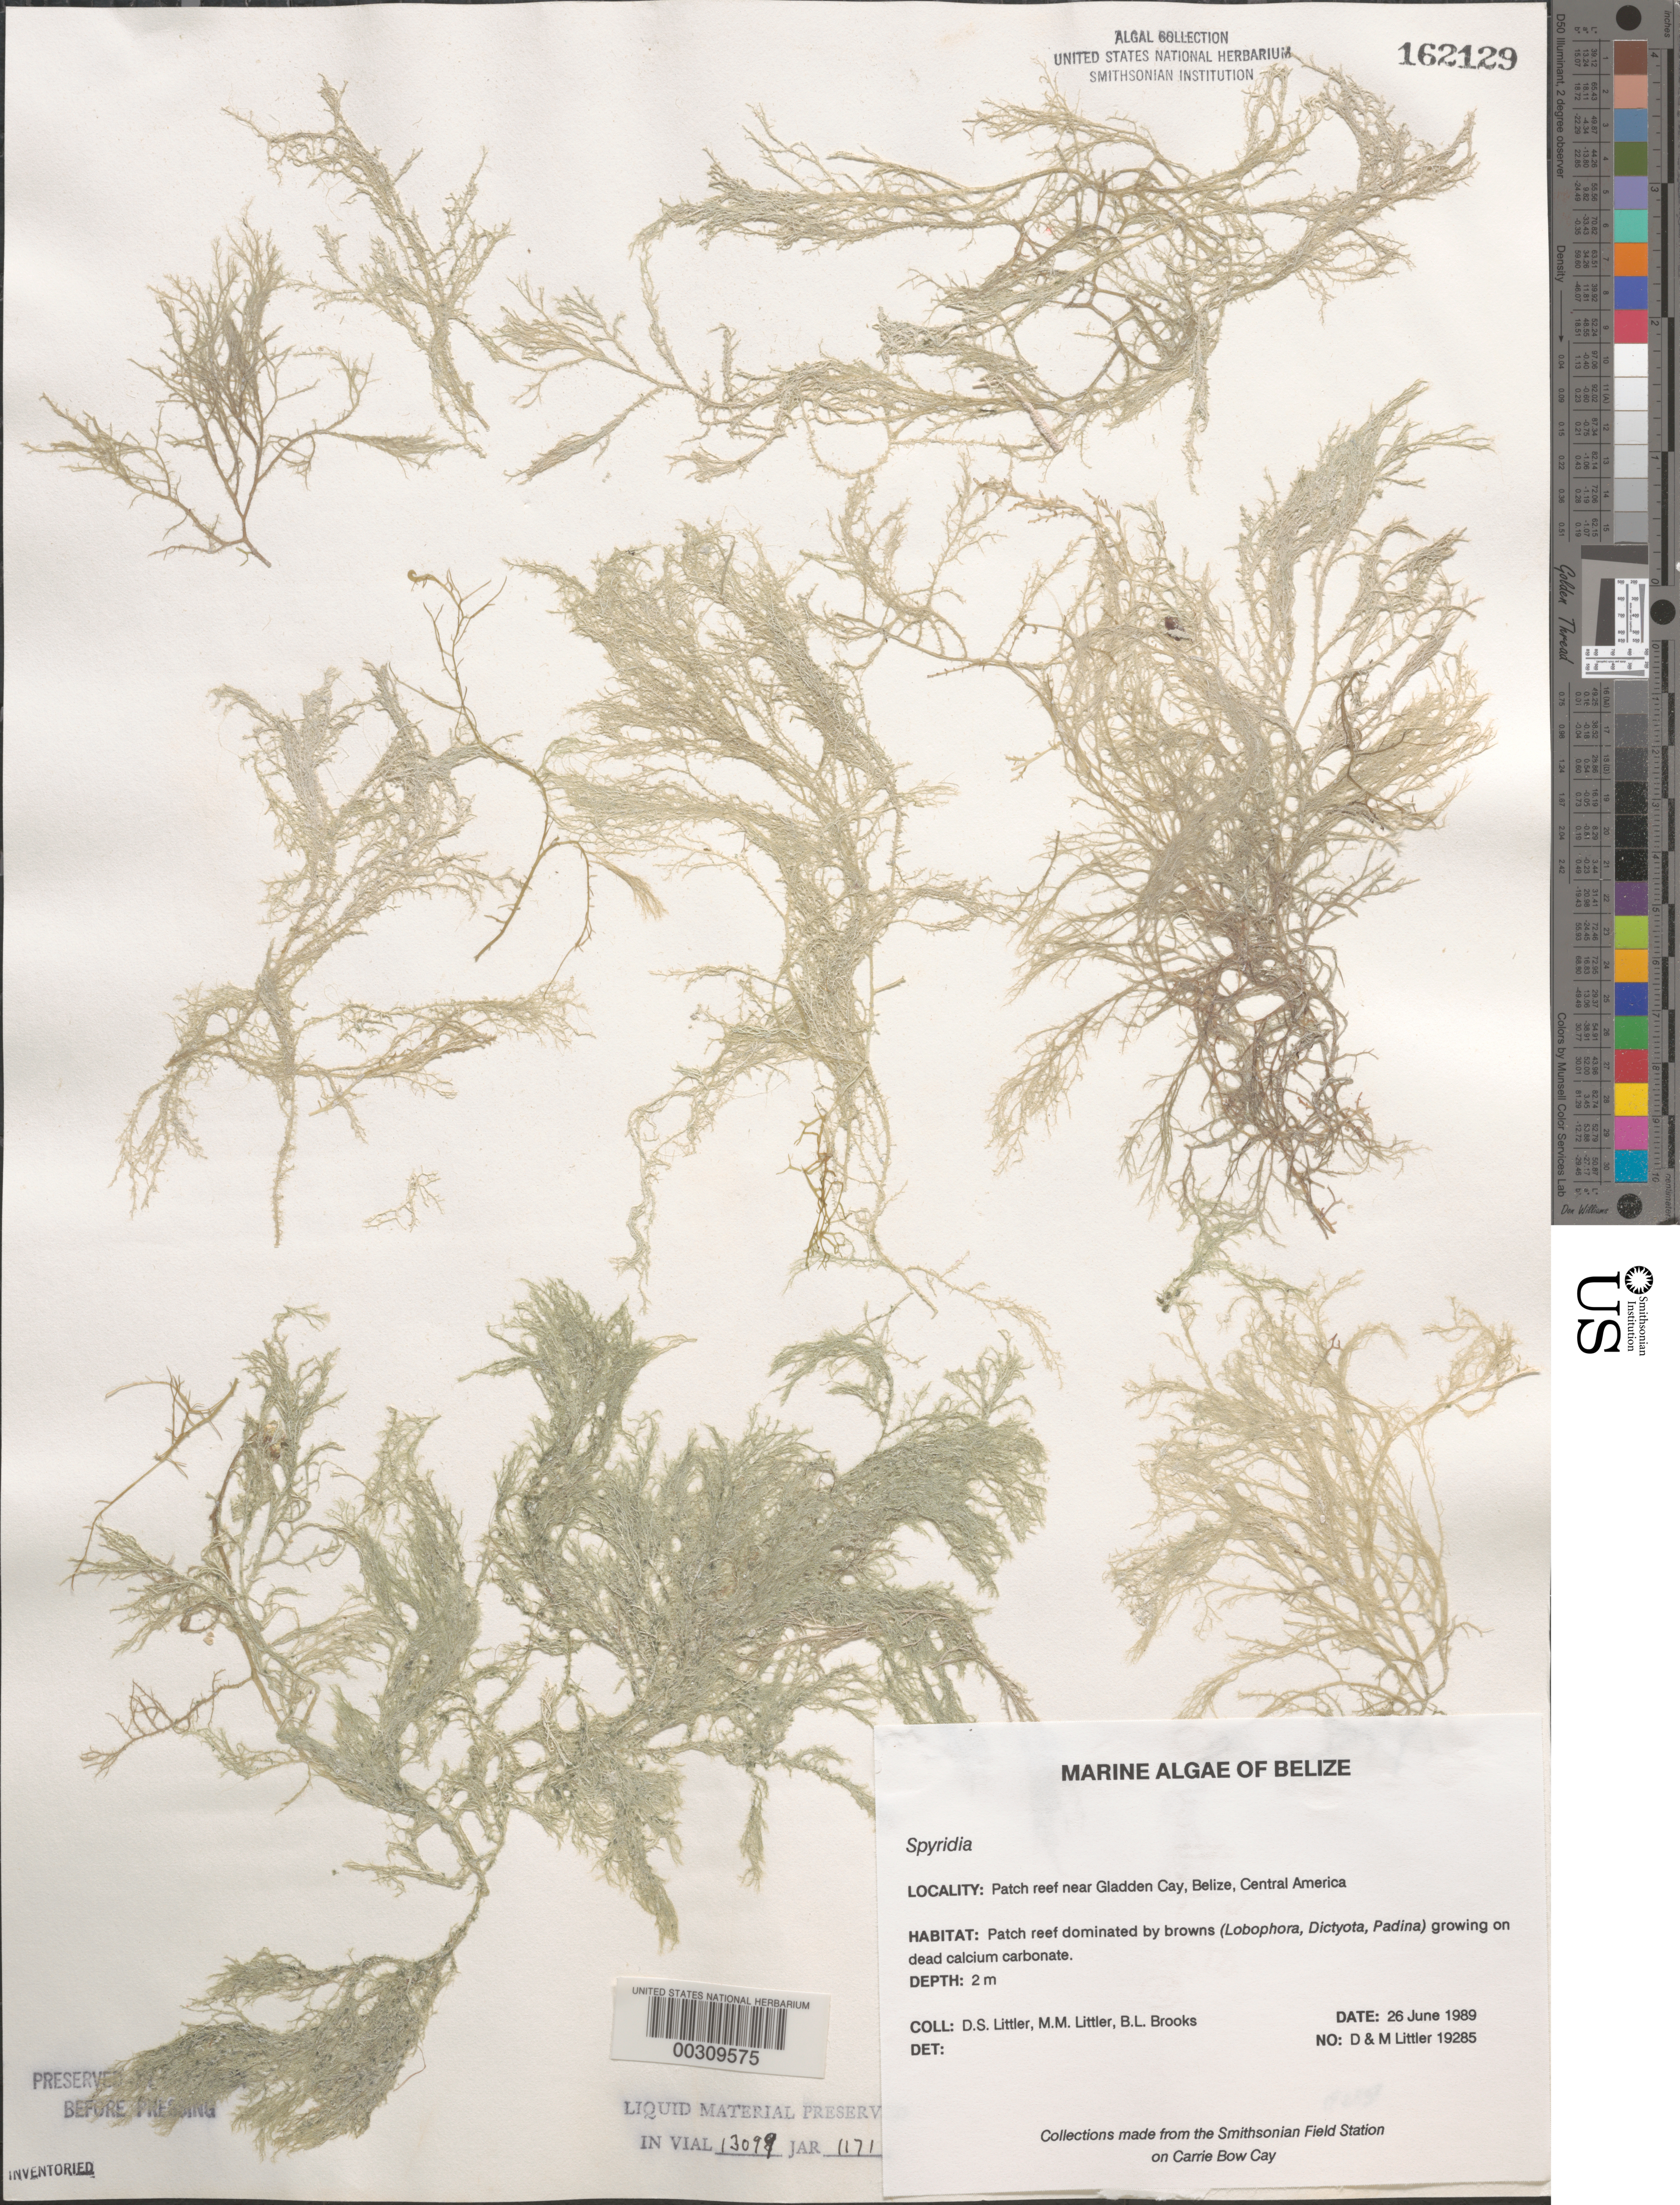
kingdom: Plantae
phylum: Rhodophyta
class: Florideophyceae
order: Ceramiales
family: Spyridiaceae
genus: Spyridia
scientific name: Spyridia sp.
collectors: D. S. Littler, M. M. Littler & B. Brooks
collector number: D&ML 19285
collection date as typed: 26 Jun 1989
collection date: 1989-06-26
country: Belize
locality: Patch reef near Gladden Cay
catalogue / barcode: US 162129